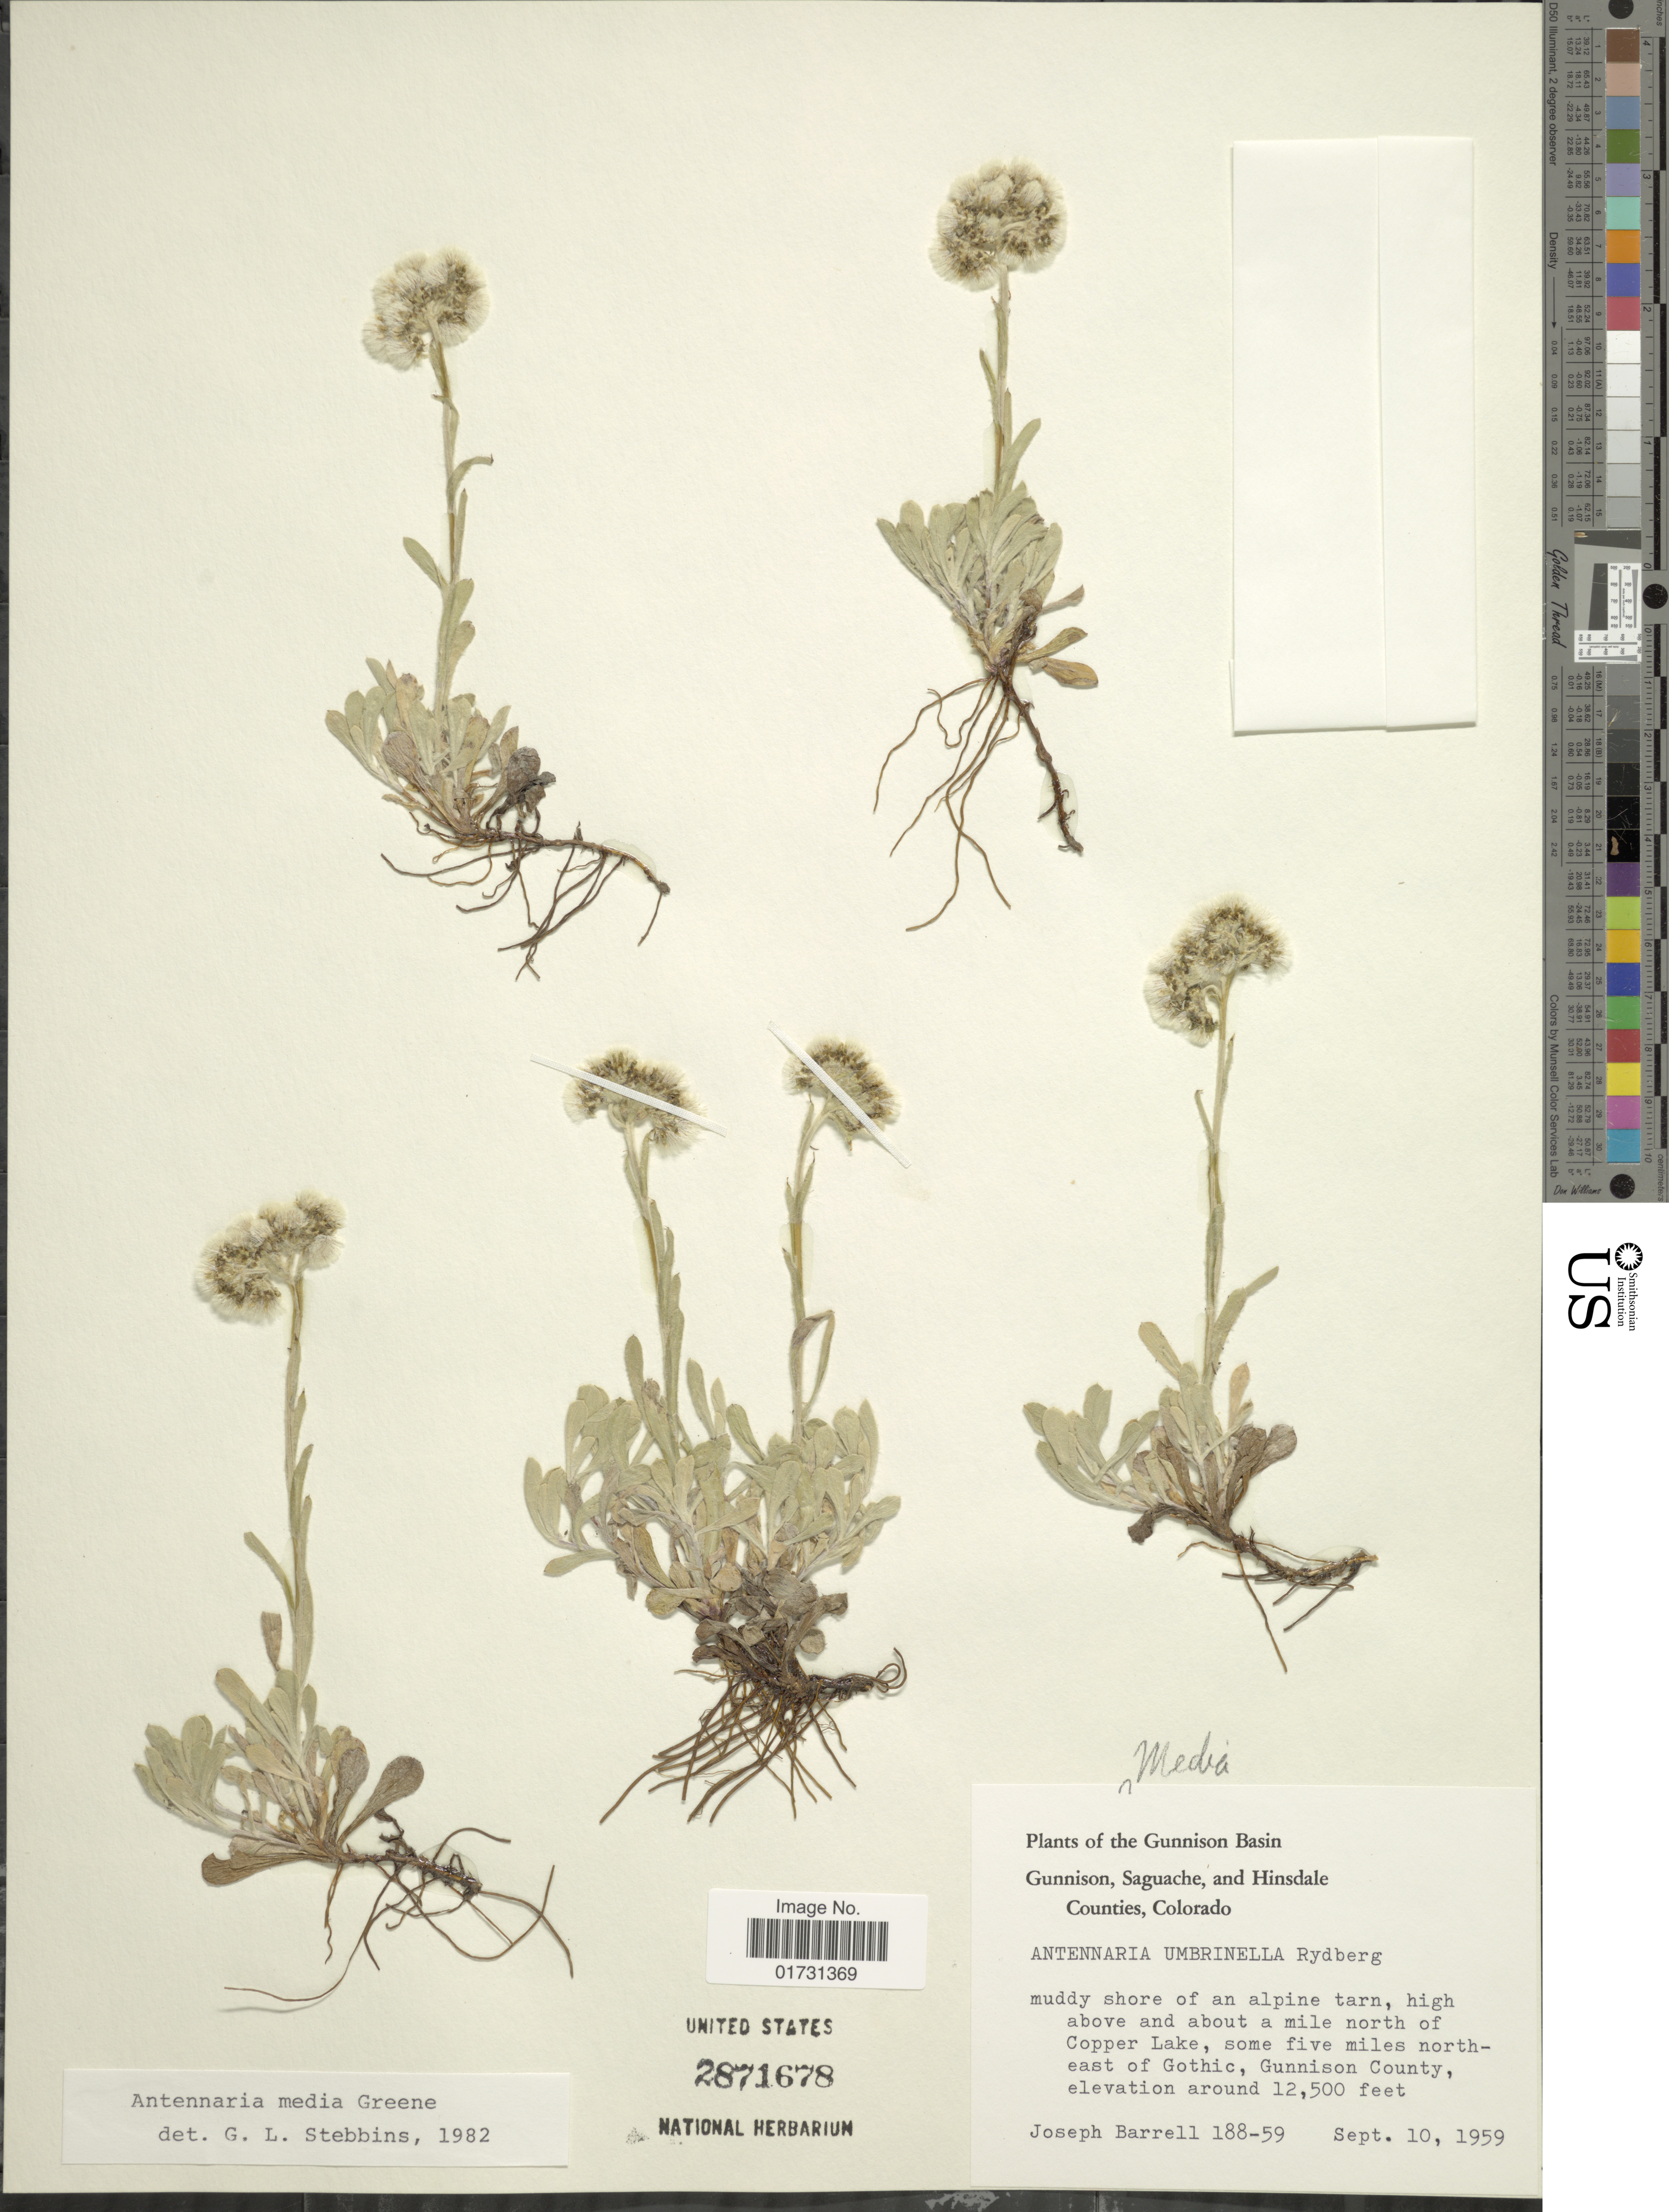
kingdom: Plantae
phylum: Tracheophyta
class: Magnoliopsida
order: Asterales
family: Asteraceae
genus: Antennaria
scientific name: Antennaria media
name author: Greene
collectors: J. Barrell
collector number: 188-59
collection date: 1959-09-10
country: United States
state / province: Colorado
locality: Gunnison Basin, high above and about a mile north of Copper Lake, some five miles northeast of Gothic, Gunnison County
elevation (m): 3810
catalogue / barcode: US 2871678